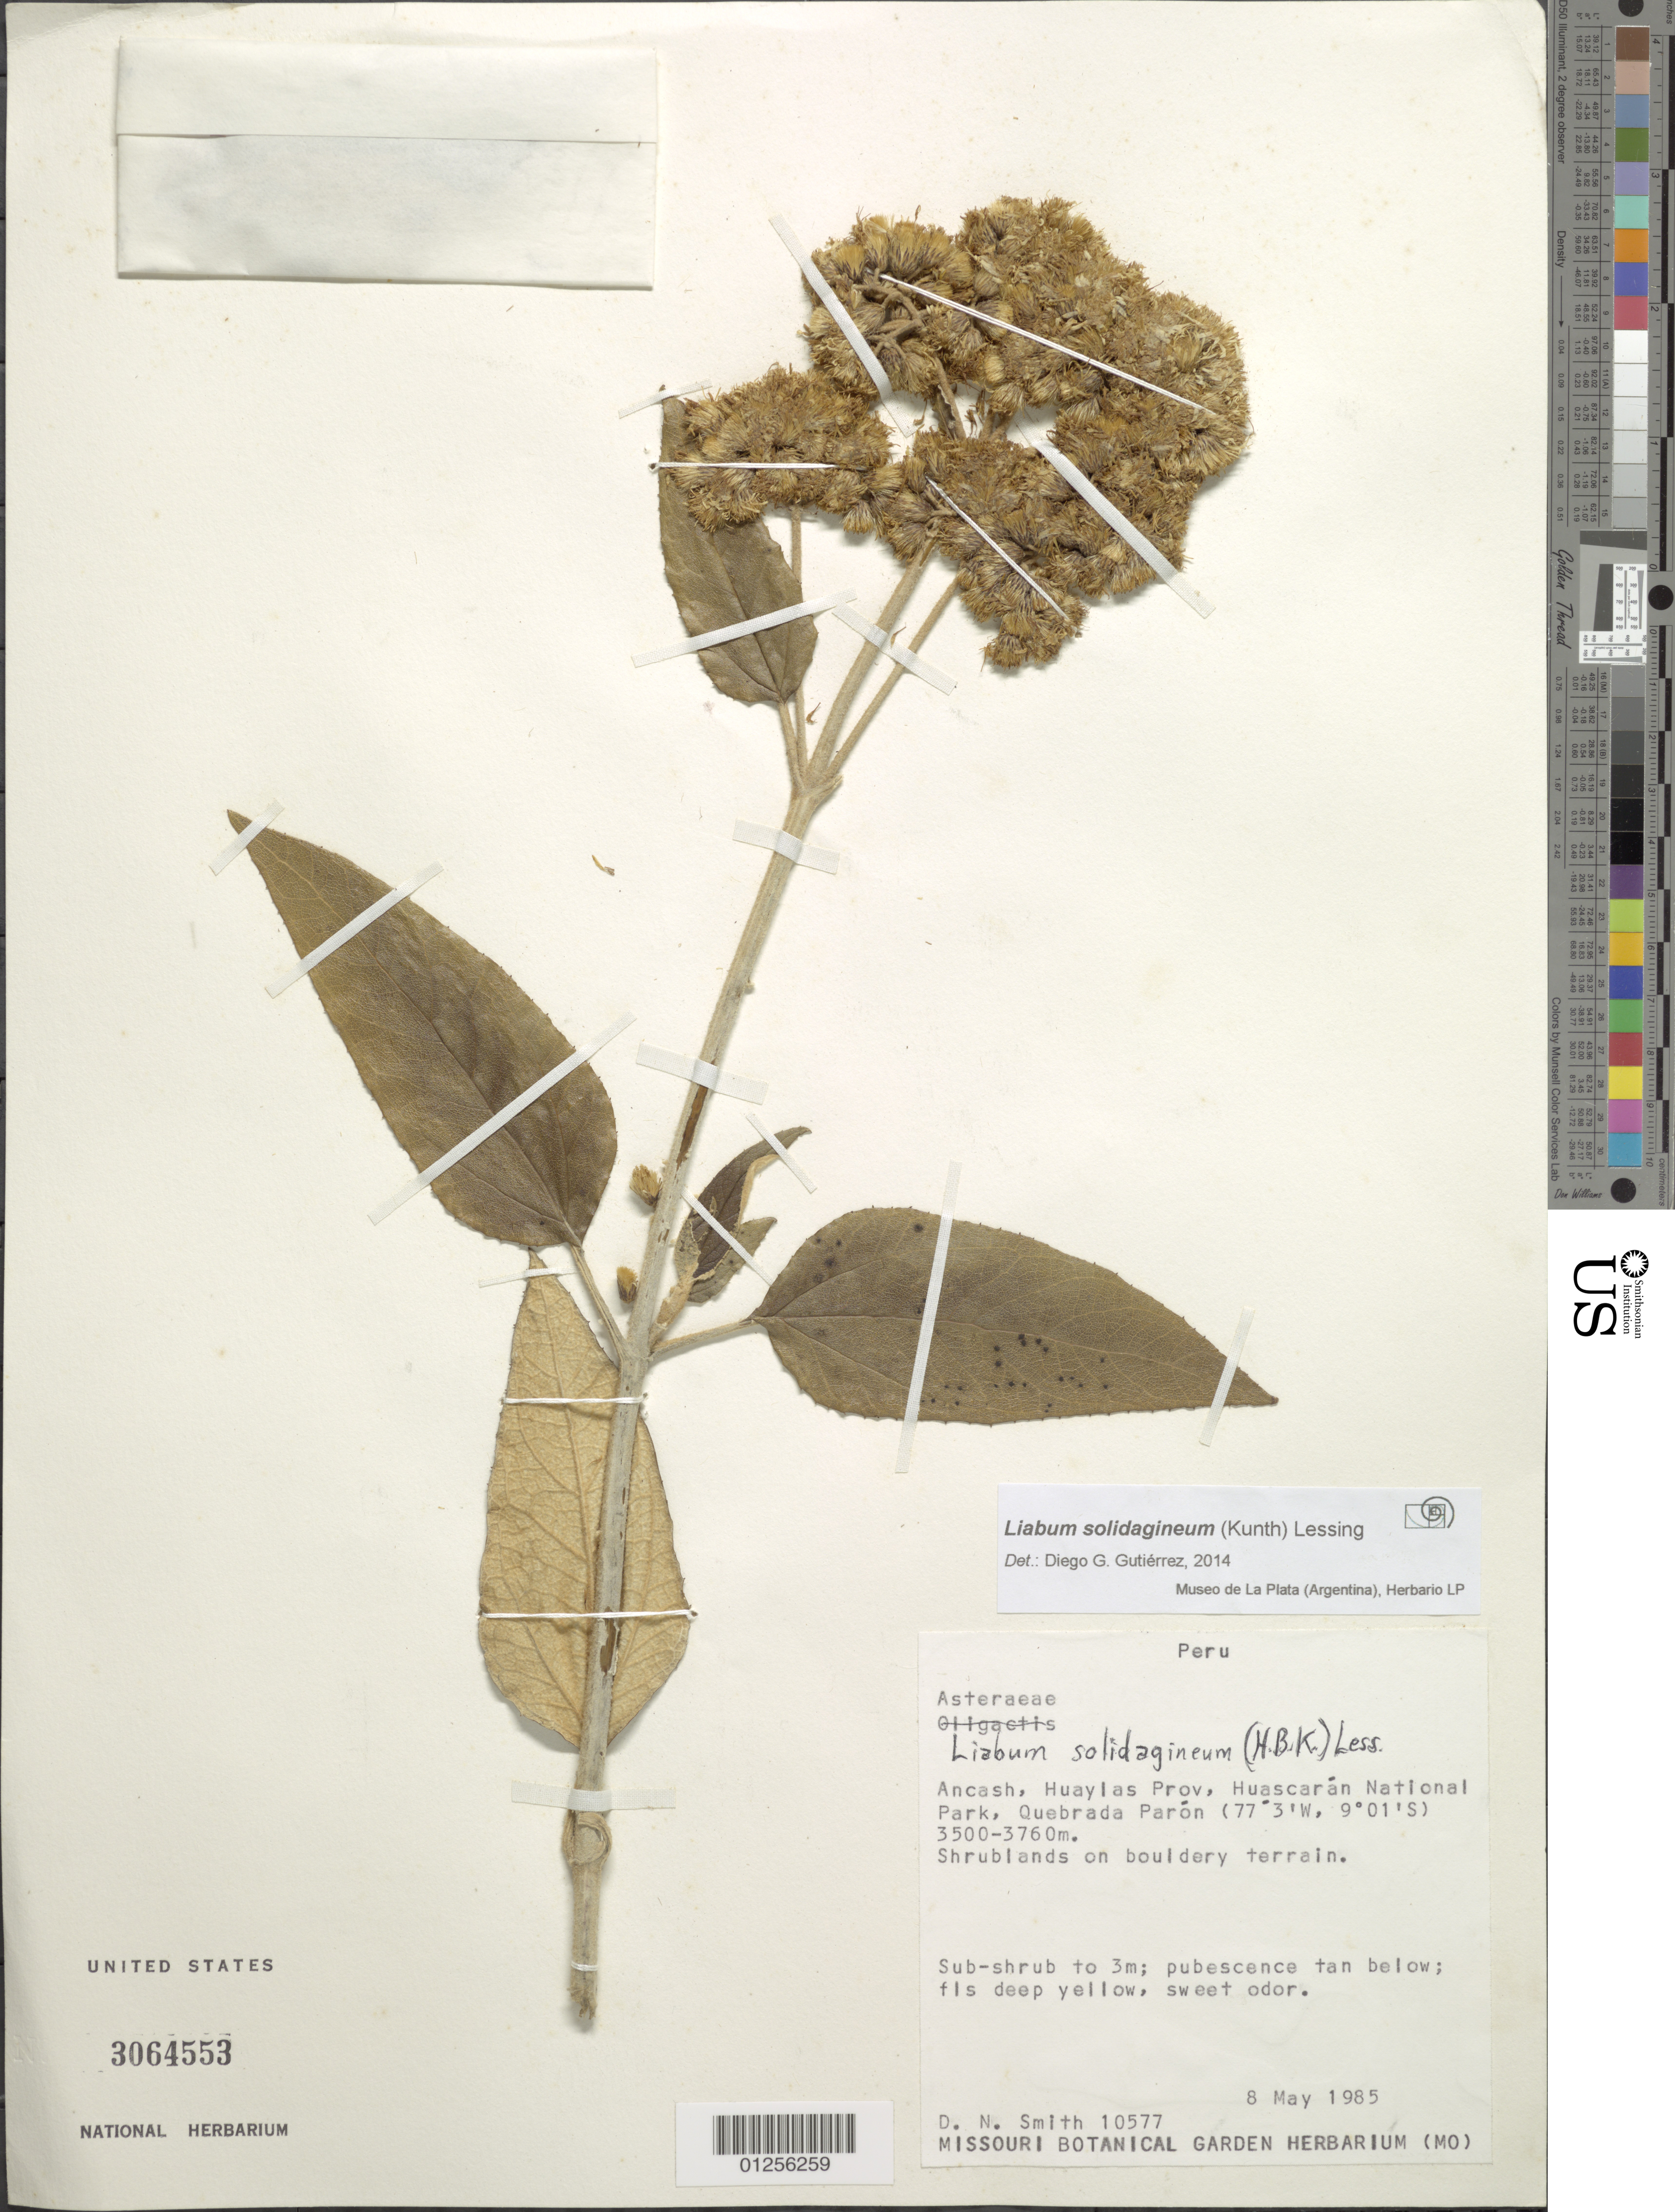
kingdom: Plantae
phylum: Tracheophyta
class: Magnoliopsida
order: Asterales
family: Asteraceae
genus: Liabum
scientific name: Liabum solidagineum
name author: (Kunth) Less.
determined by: Gutierrez, D. G.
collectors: D. Smith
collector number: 10577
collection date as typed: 8 May 1985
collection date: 1985-05-08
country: Peru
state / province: Ancash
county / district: Huaylas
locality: Huascaran National Park, Quebrada Paron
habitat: Shrublands on bouldery terrain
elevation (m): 3500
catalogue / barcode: US 3064553